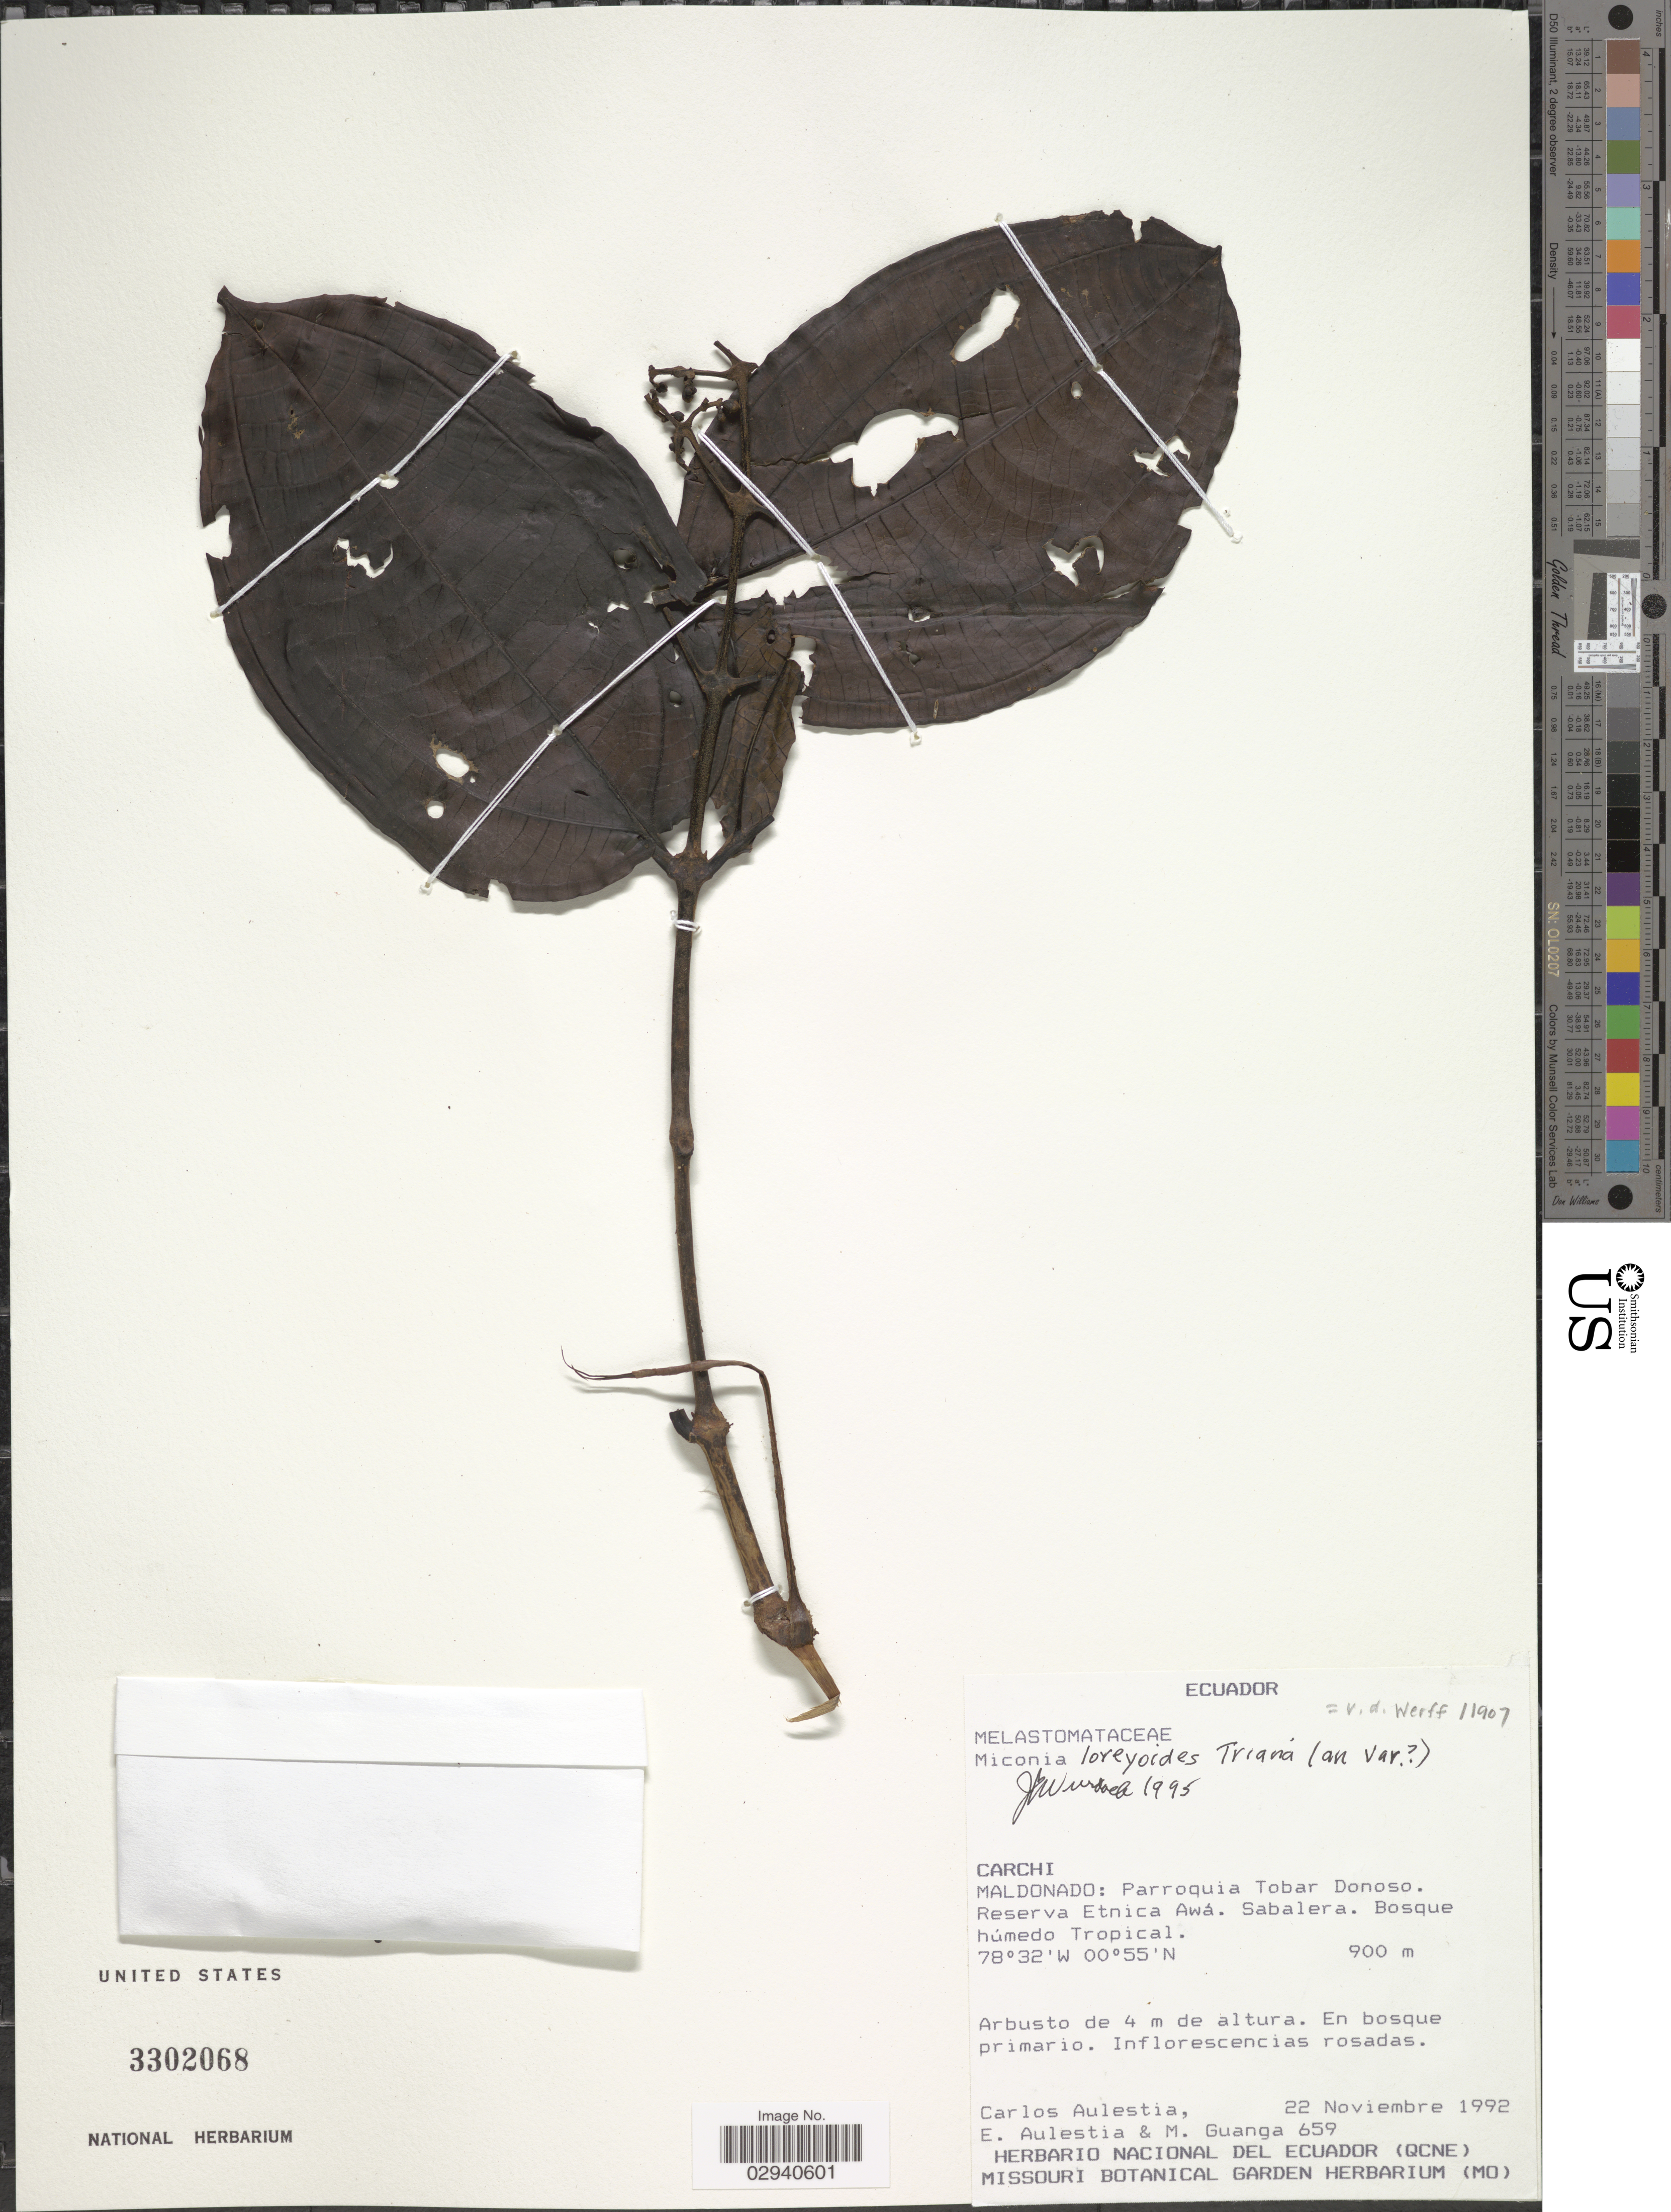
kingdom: Plantae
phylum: Tracheophyta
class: Magnoliopsida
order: Myrtales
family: Melastomataceae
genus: Miconia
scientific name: Miconia loreyoides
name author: Triana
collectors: C. Aulestia, E. Aulestia & M. Guanga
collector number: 659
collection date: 1992-11-22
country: Ecuador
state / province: Carchi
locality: Maldonado: Parroquia Tobar Donoso. Reserva Etnica Awá. Sabalera.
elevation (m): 900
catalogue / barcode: US 3302068